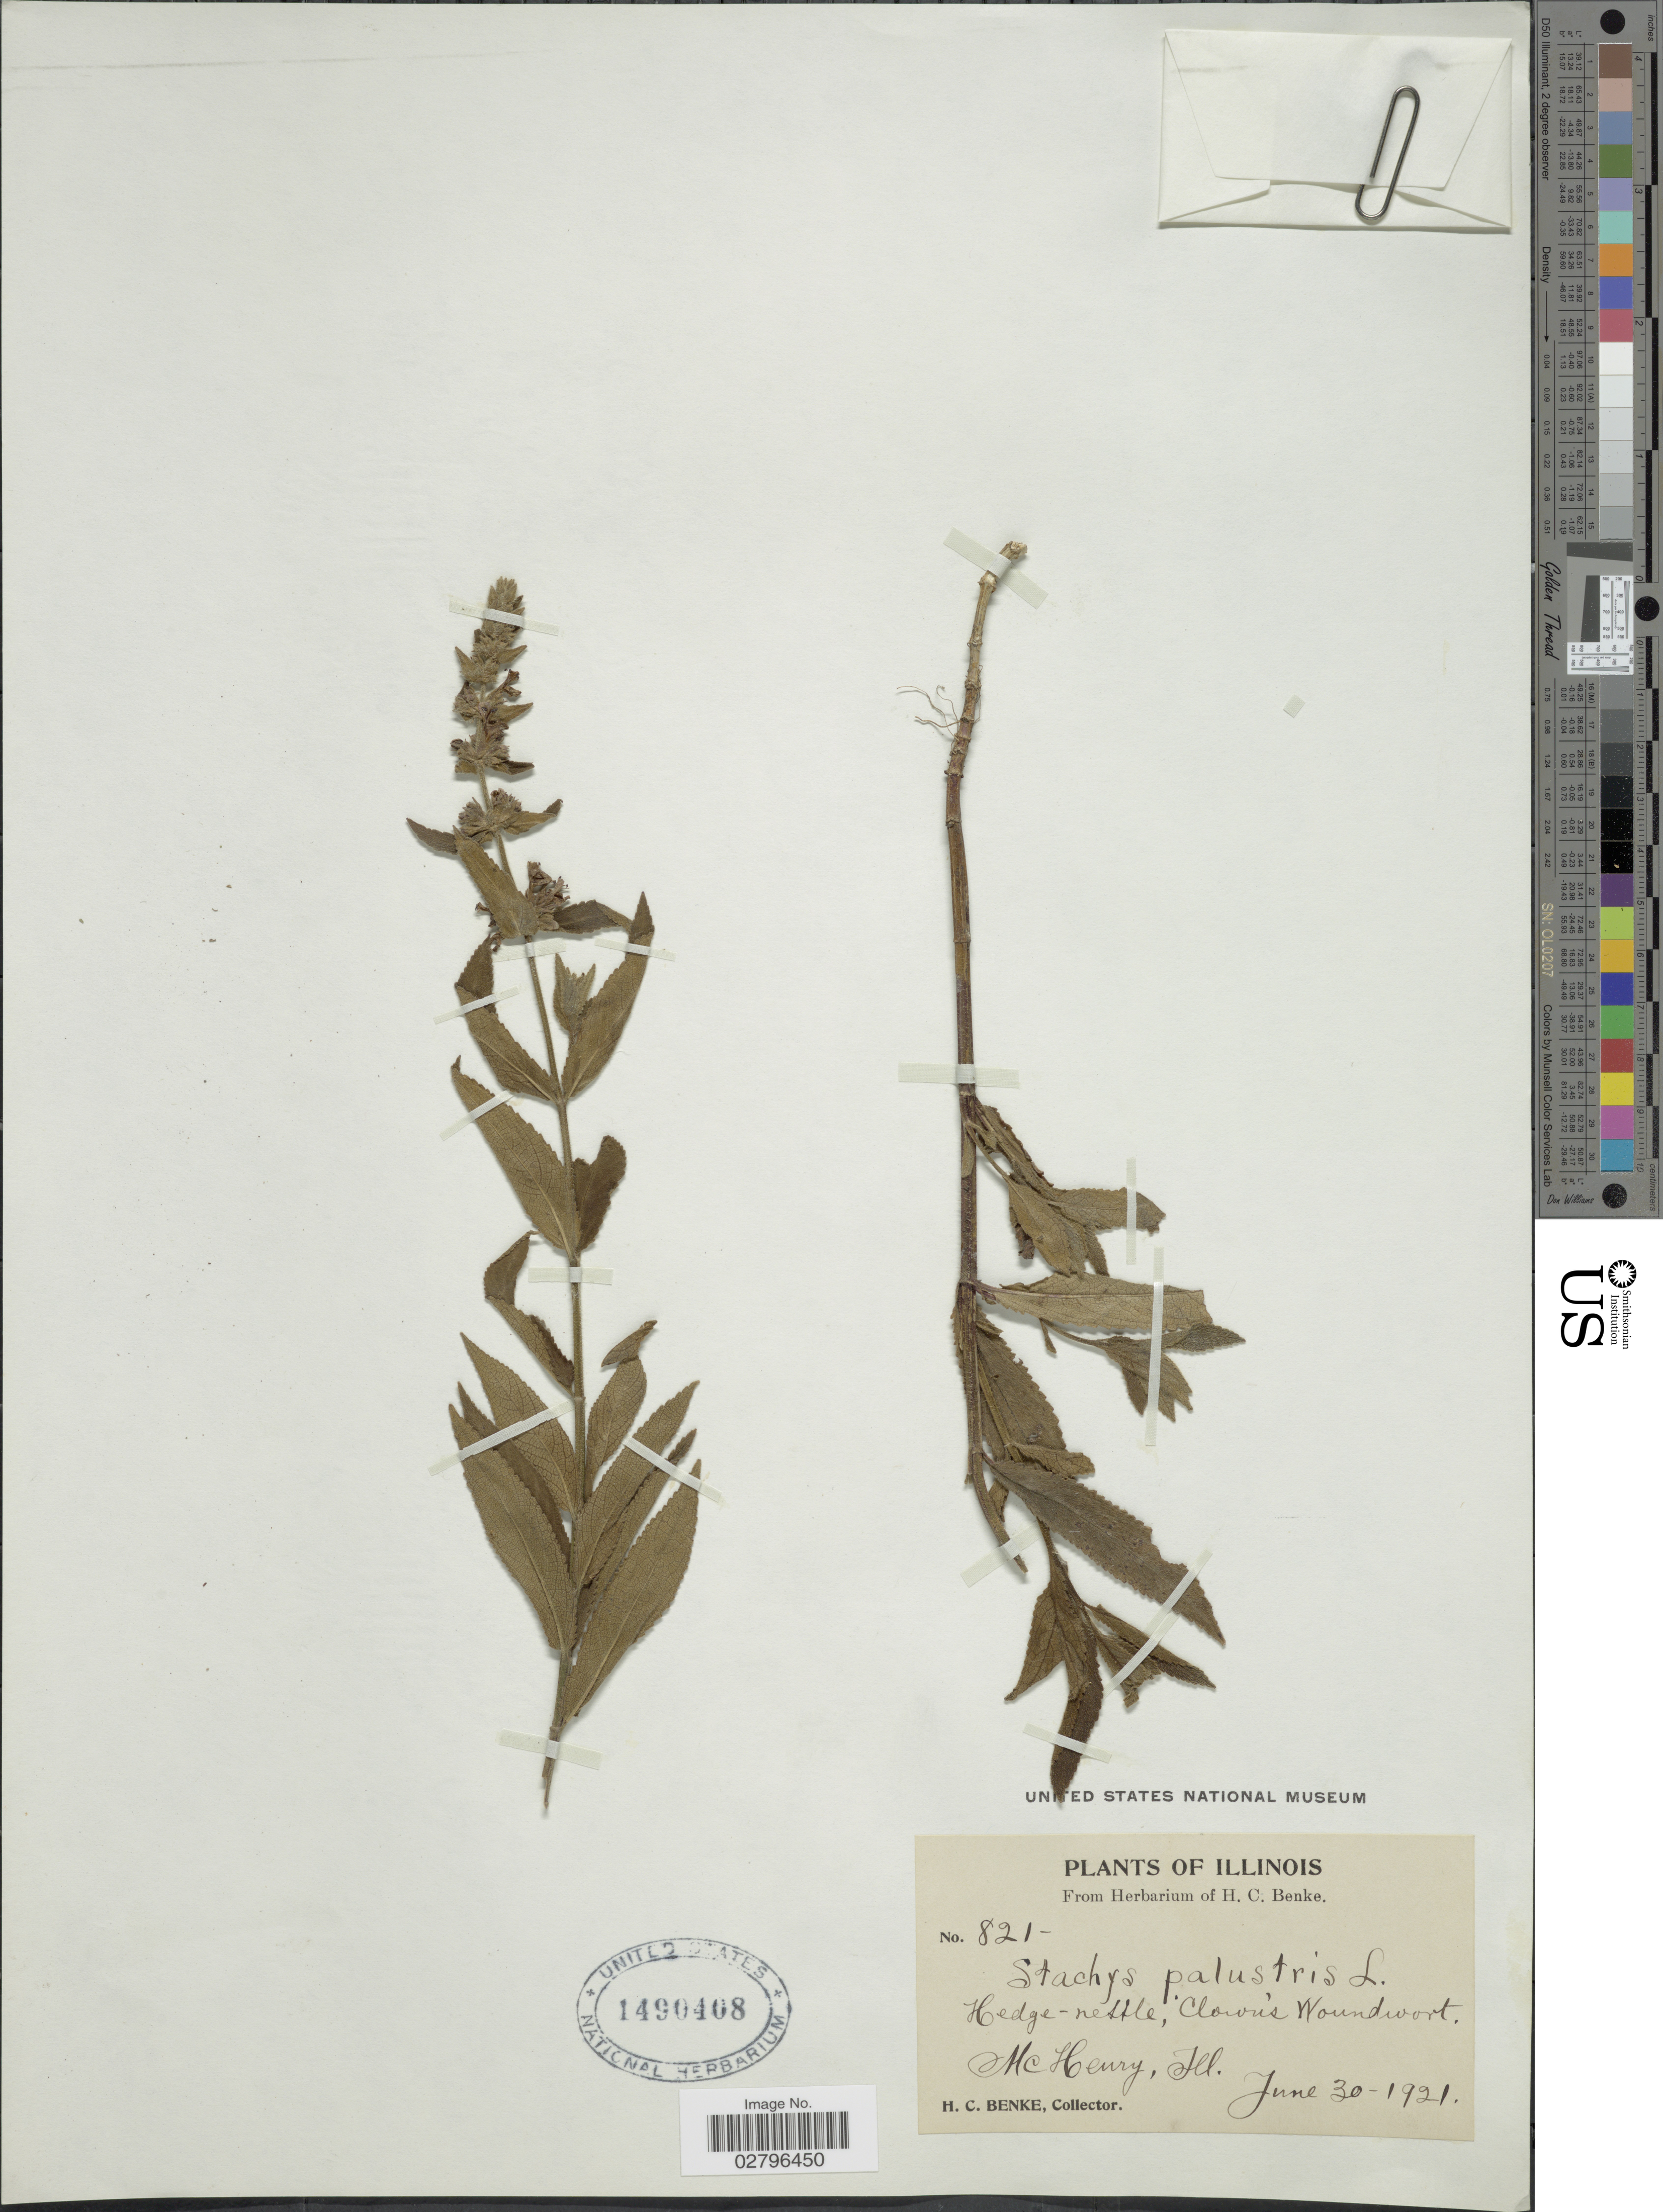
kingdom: Plantae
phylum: Tracheophyta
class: Magnoliopsida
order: Lamiales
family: Lamiaceae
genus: Stachys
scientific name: Stachys palustris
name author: L.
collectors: H. Benke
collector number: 821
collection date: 1921-06-30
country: United States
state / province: Illinois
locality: McHenry.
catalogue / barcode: US 1490408